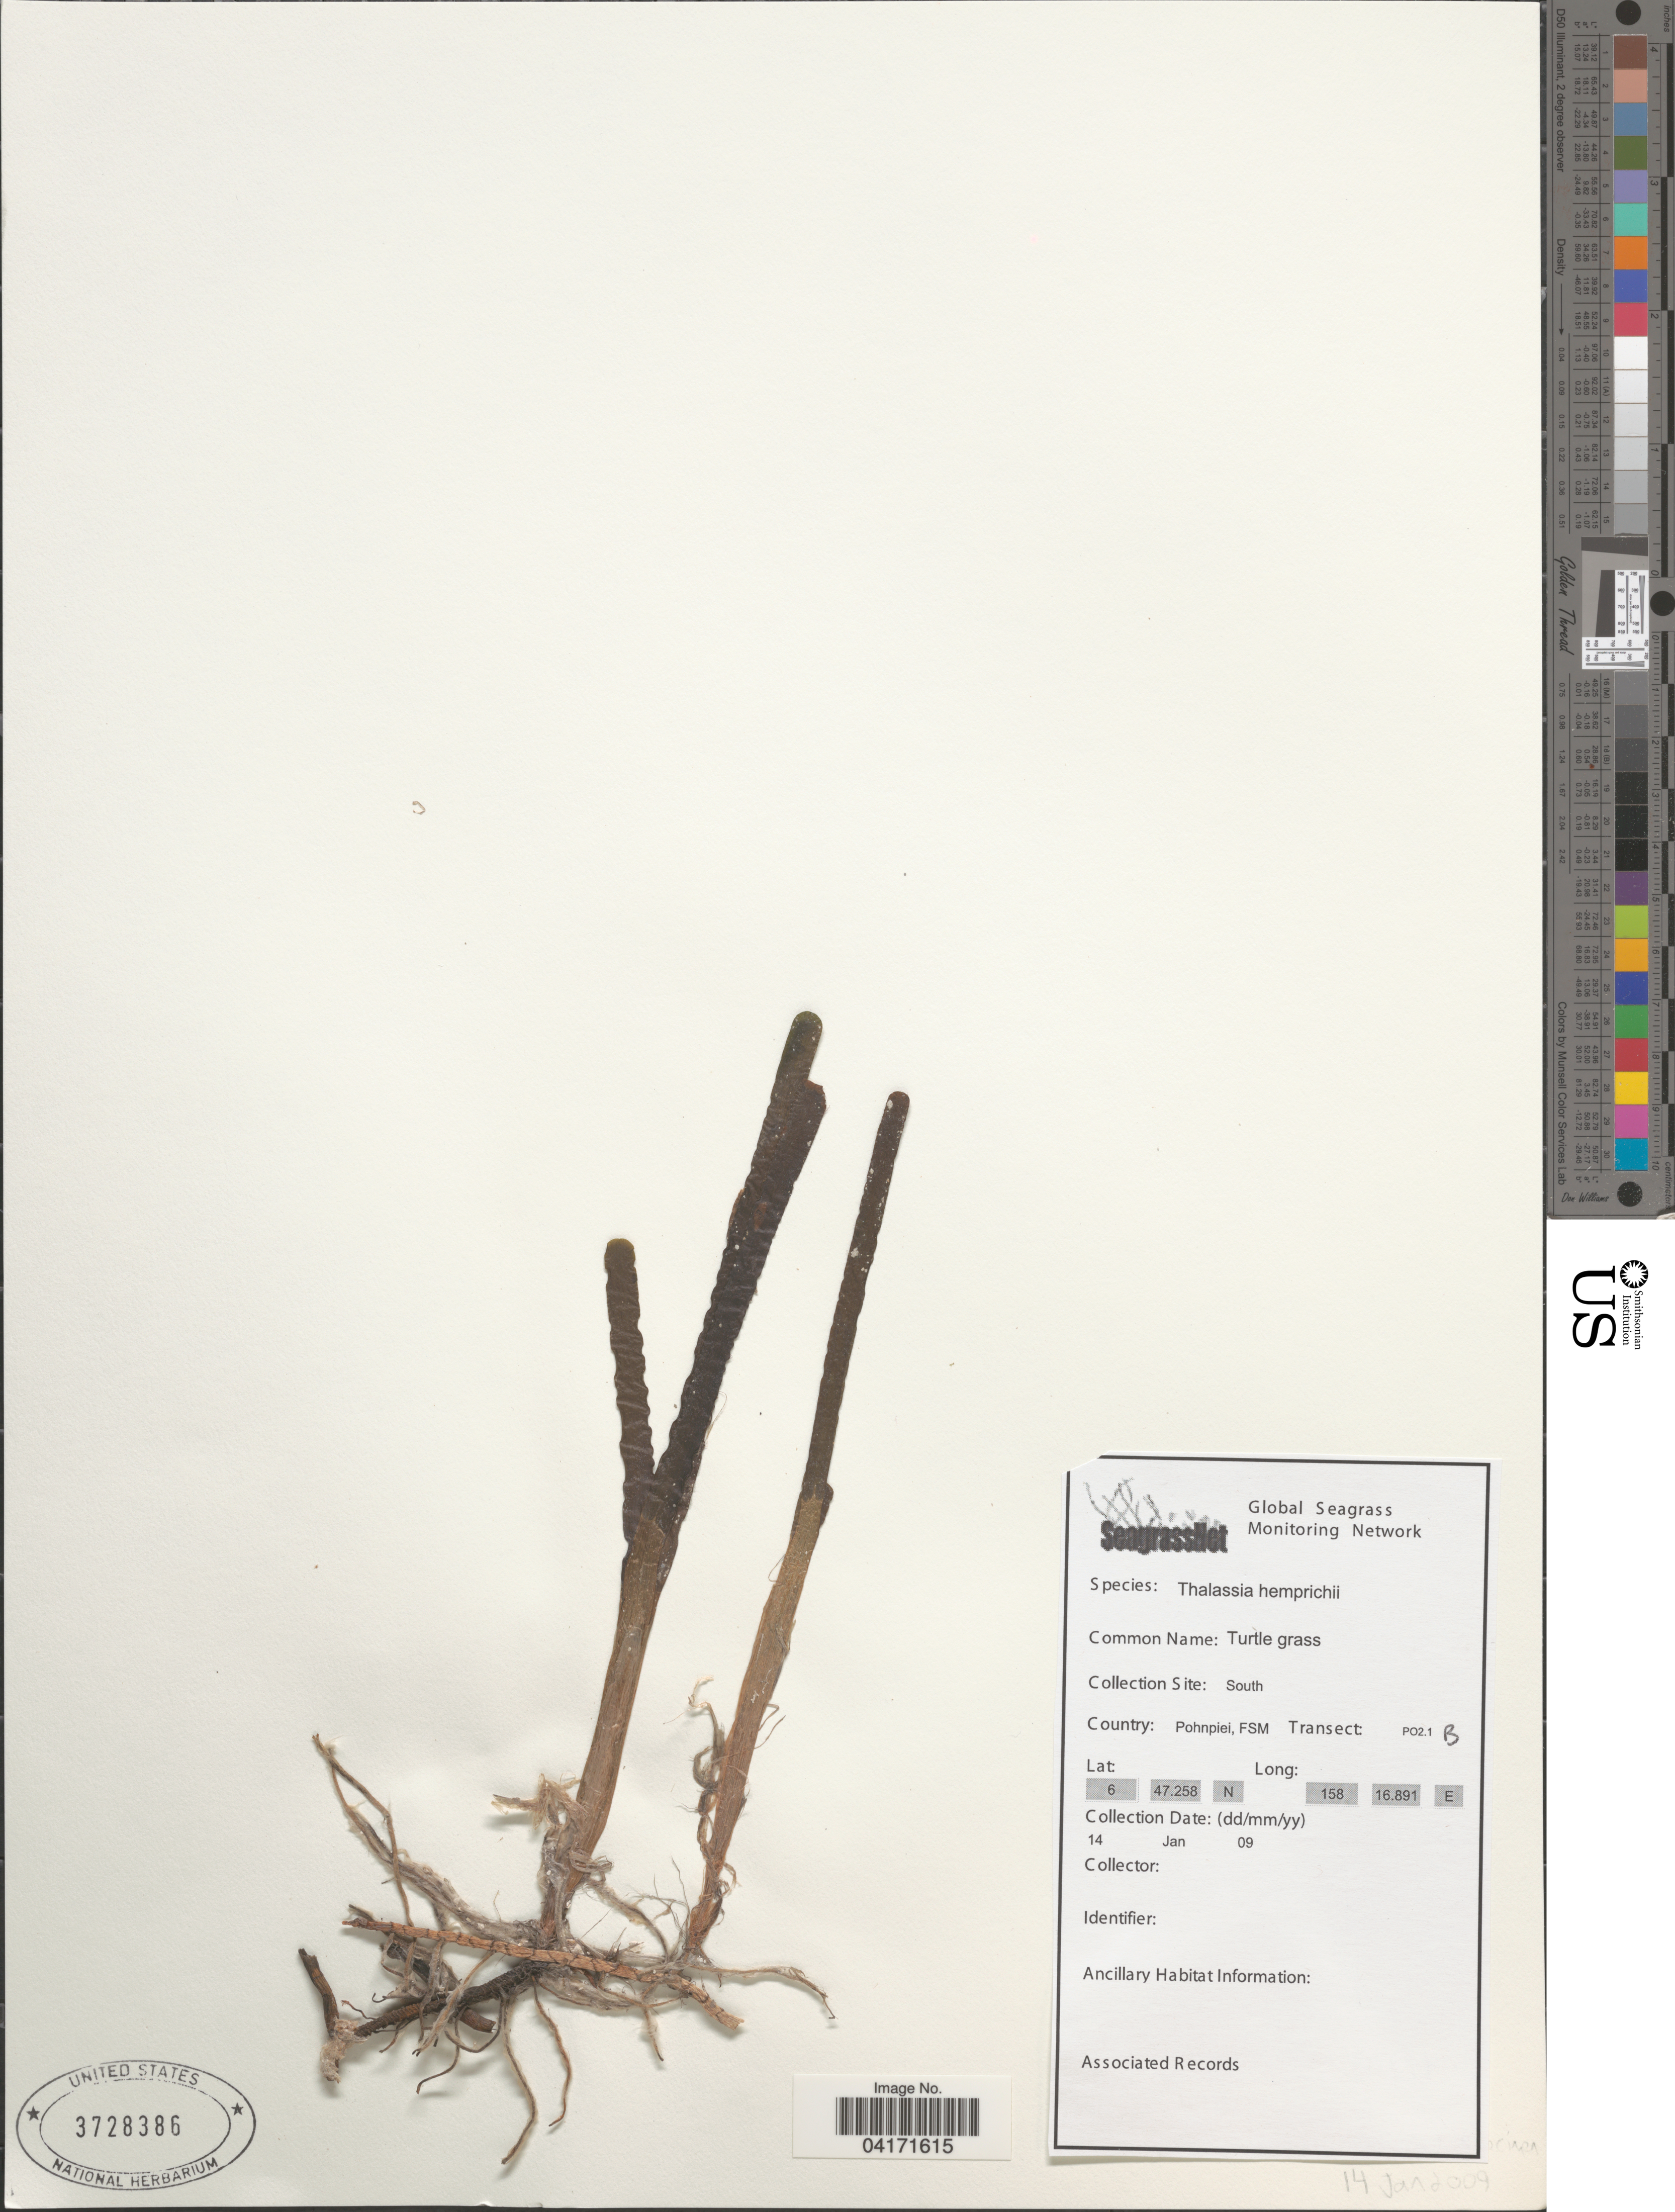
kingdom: Plantae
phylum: Tracheophyta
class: Liliopsida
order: Alismatales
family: Hydrocharitaceae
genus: Thalassia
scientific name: Thalassia hemprichii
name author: Asch.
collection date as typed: Transcribed d/m/y: 14/1/9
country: Micronesia, Federated States of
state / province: Pohnpei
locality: South. Country: Pohnpiei. Transect: PO2.1 B.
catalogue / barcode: US 3728386